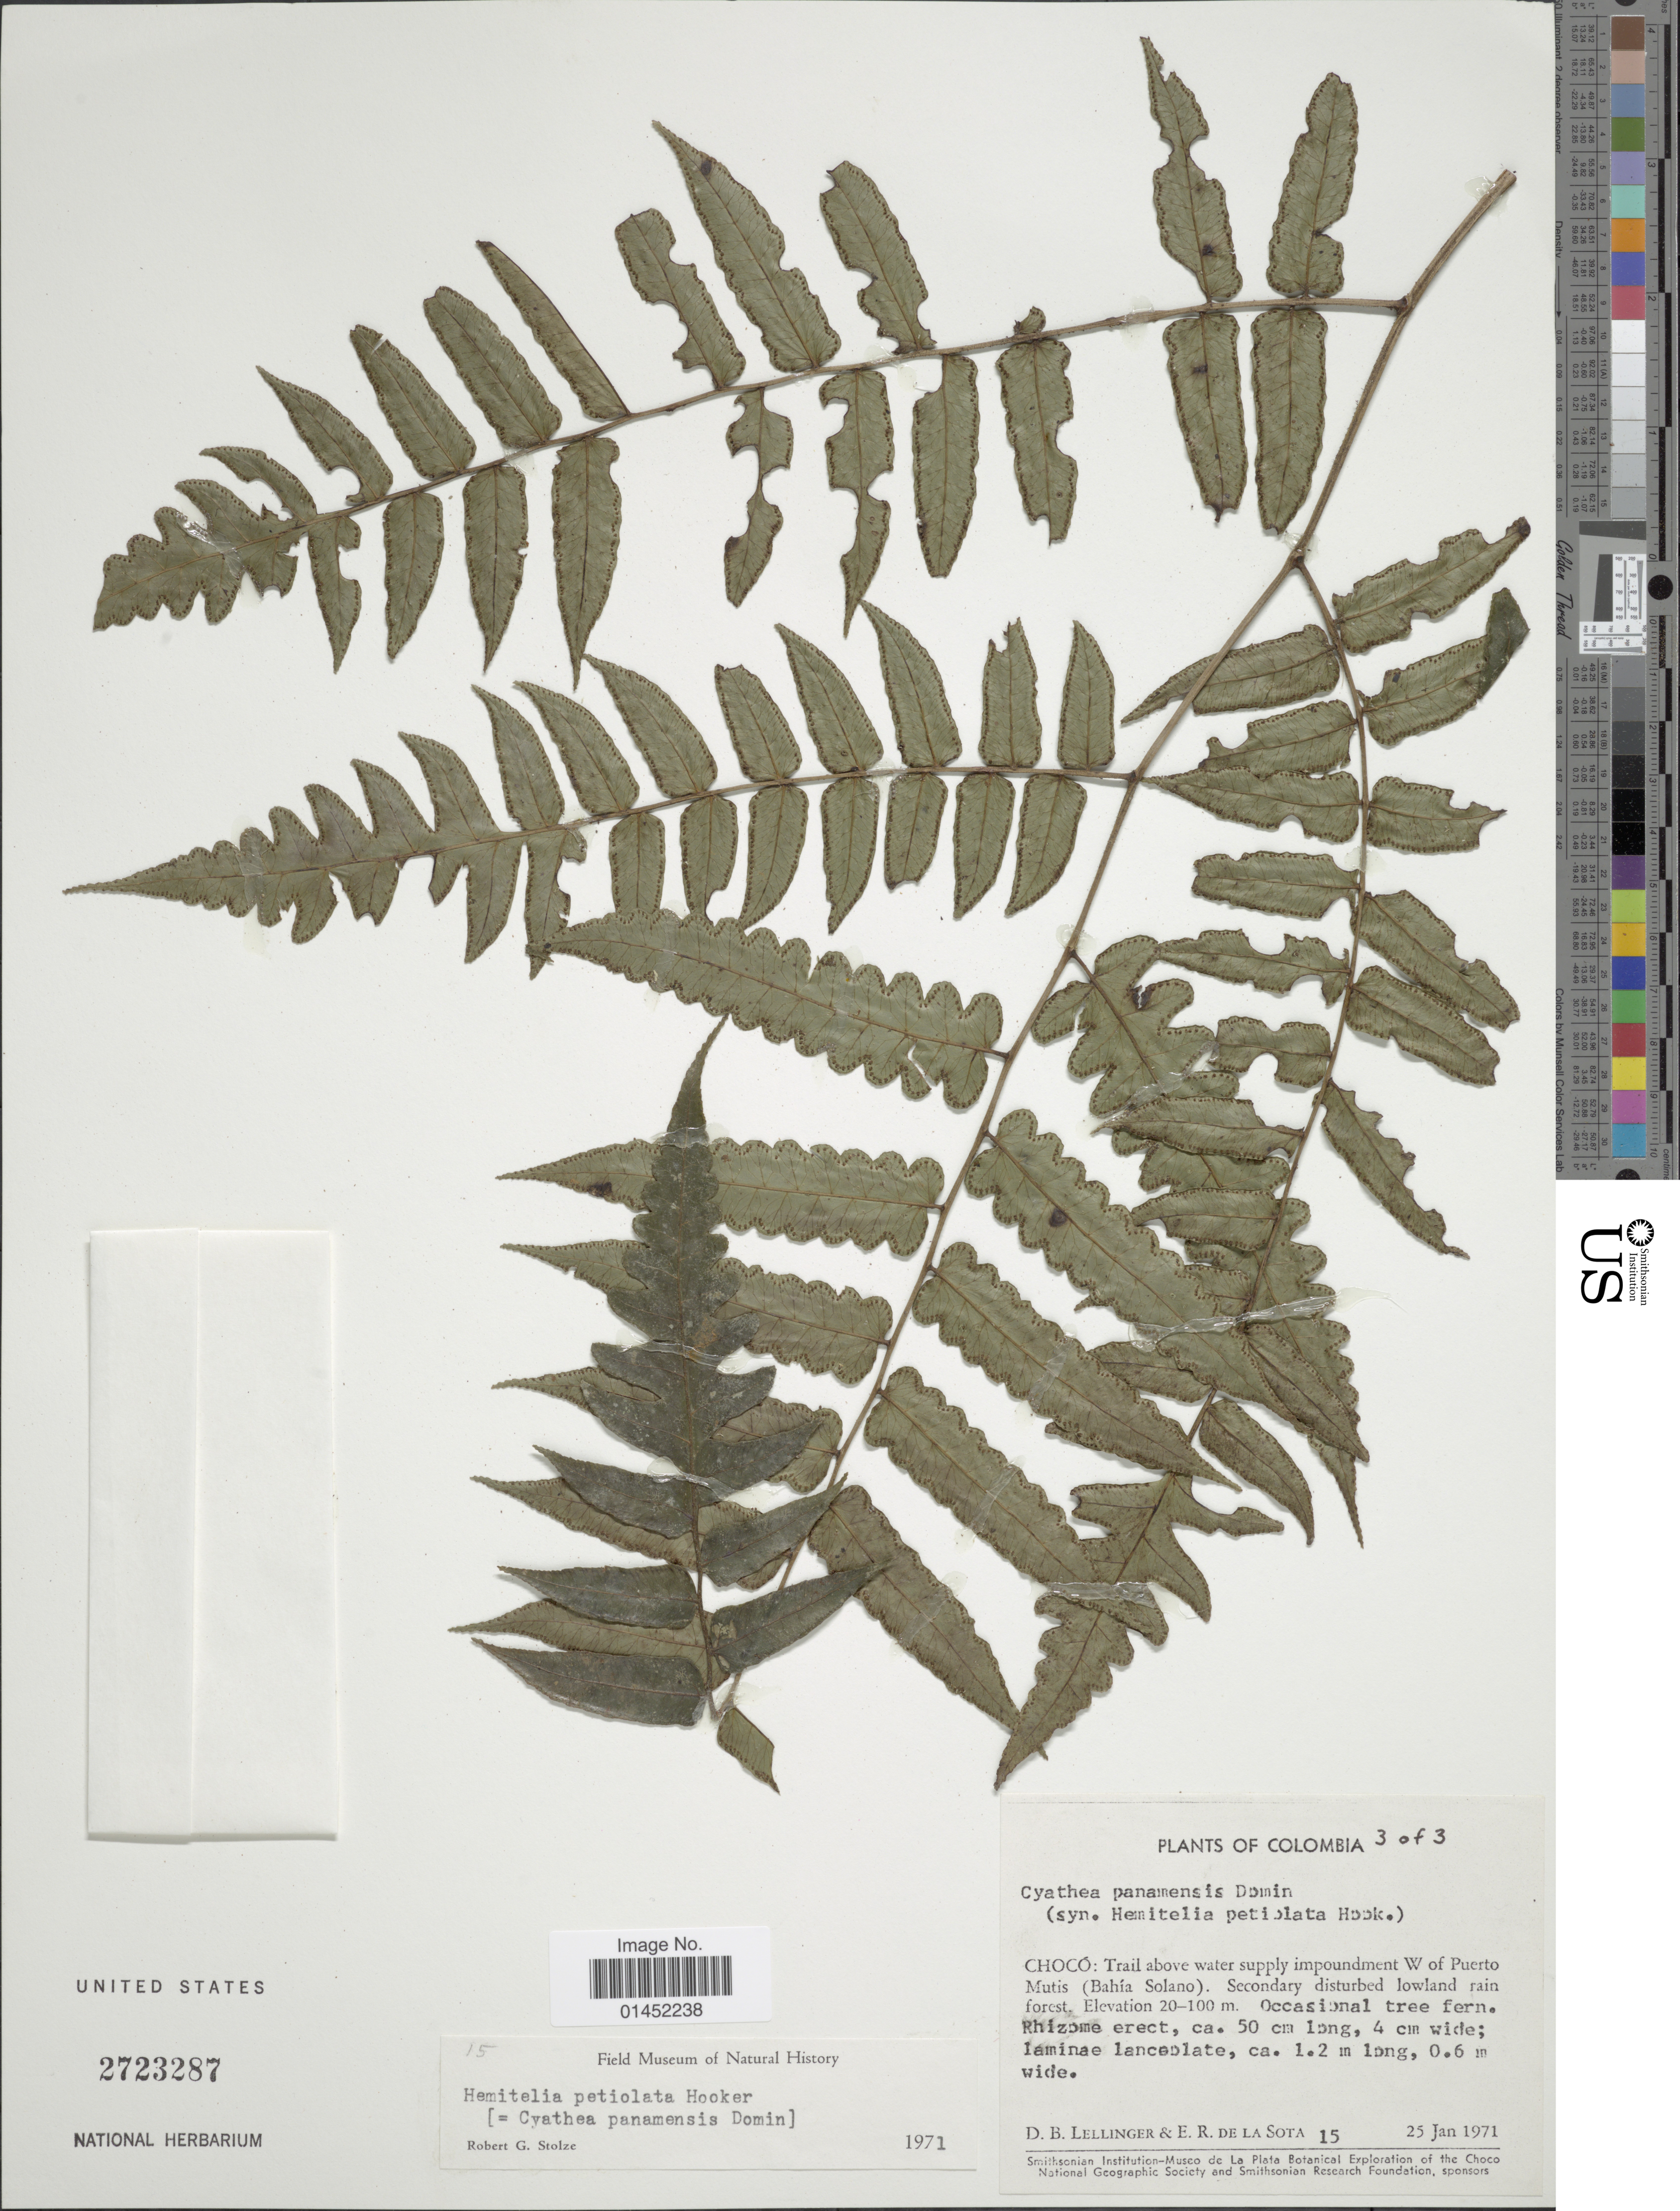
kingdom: Plantae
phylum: Tracheophyta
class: Polypodiopsida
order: Cyatheales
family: Cyatheaceae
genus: Cyathea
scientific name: Cyathea petiolata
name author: (Hook.) R.M. Tryon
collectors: D. B. Lellinger & E. R. de la Sota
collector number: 15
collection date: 1971-01-25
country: Colombia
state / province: Chocó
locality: Trail above water supply impoundment W of Puerto Mutis (Bahía Sloano)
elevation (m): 20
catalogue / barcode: US 2723287